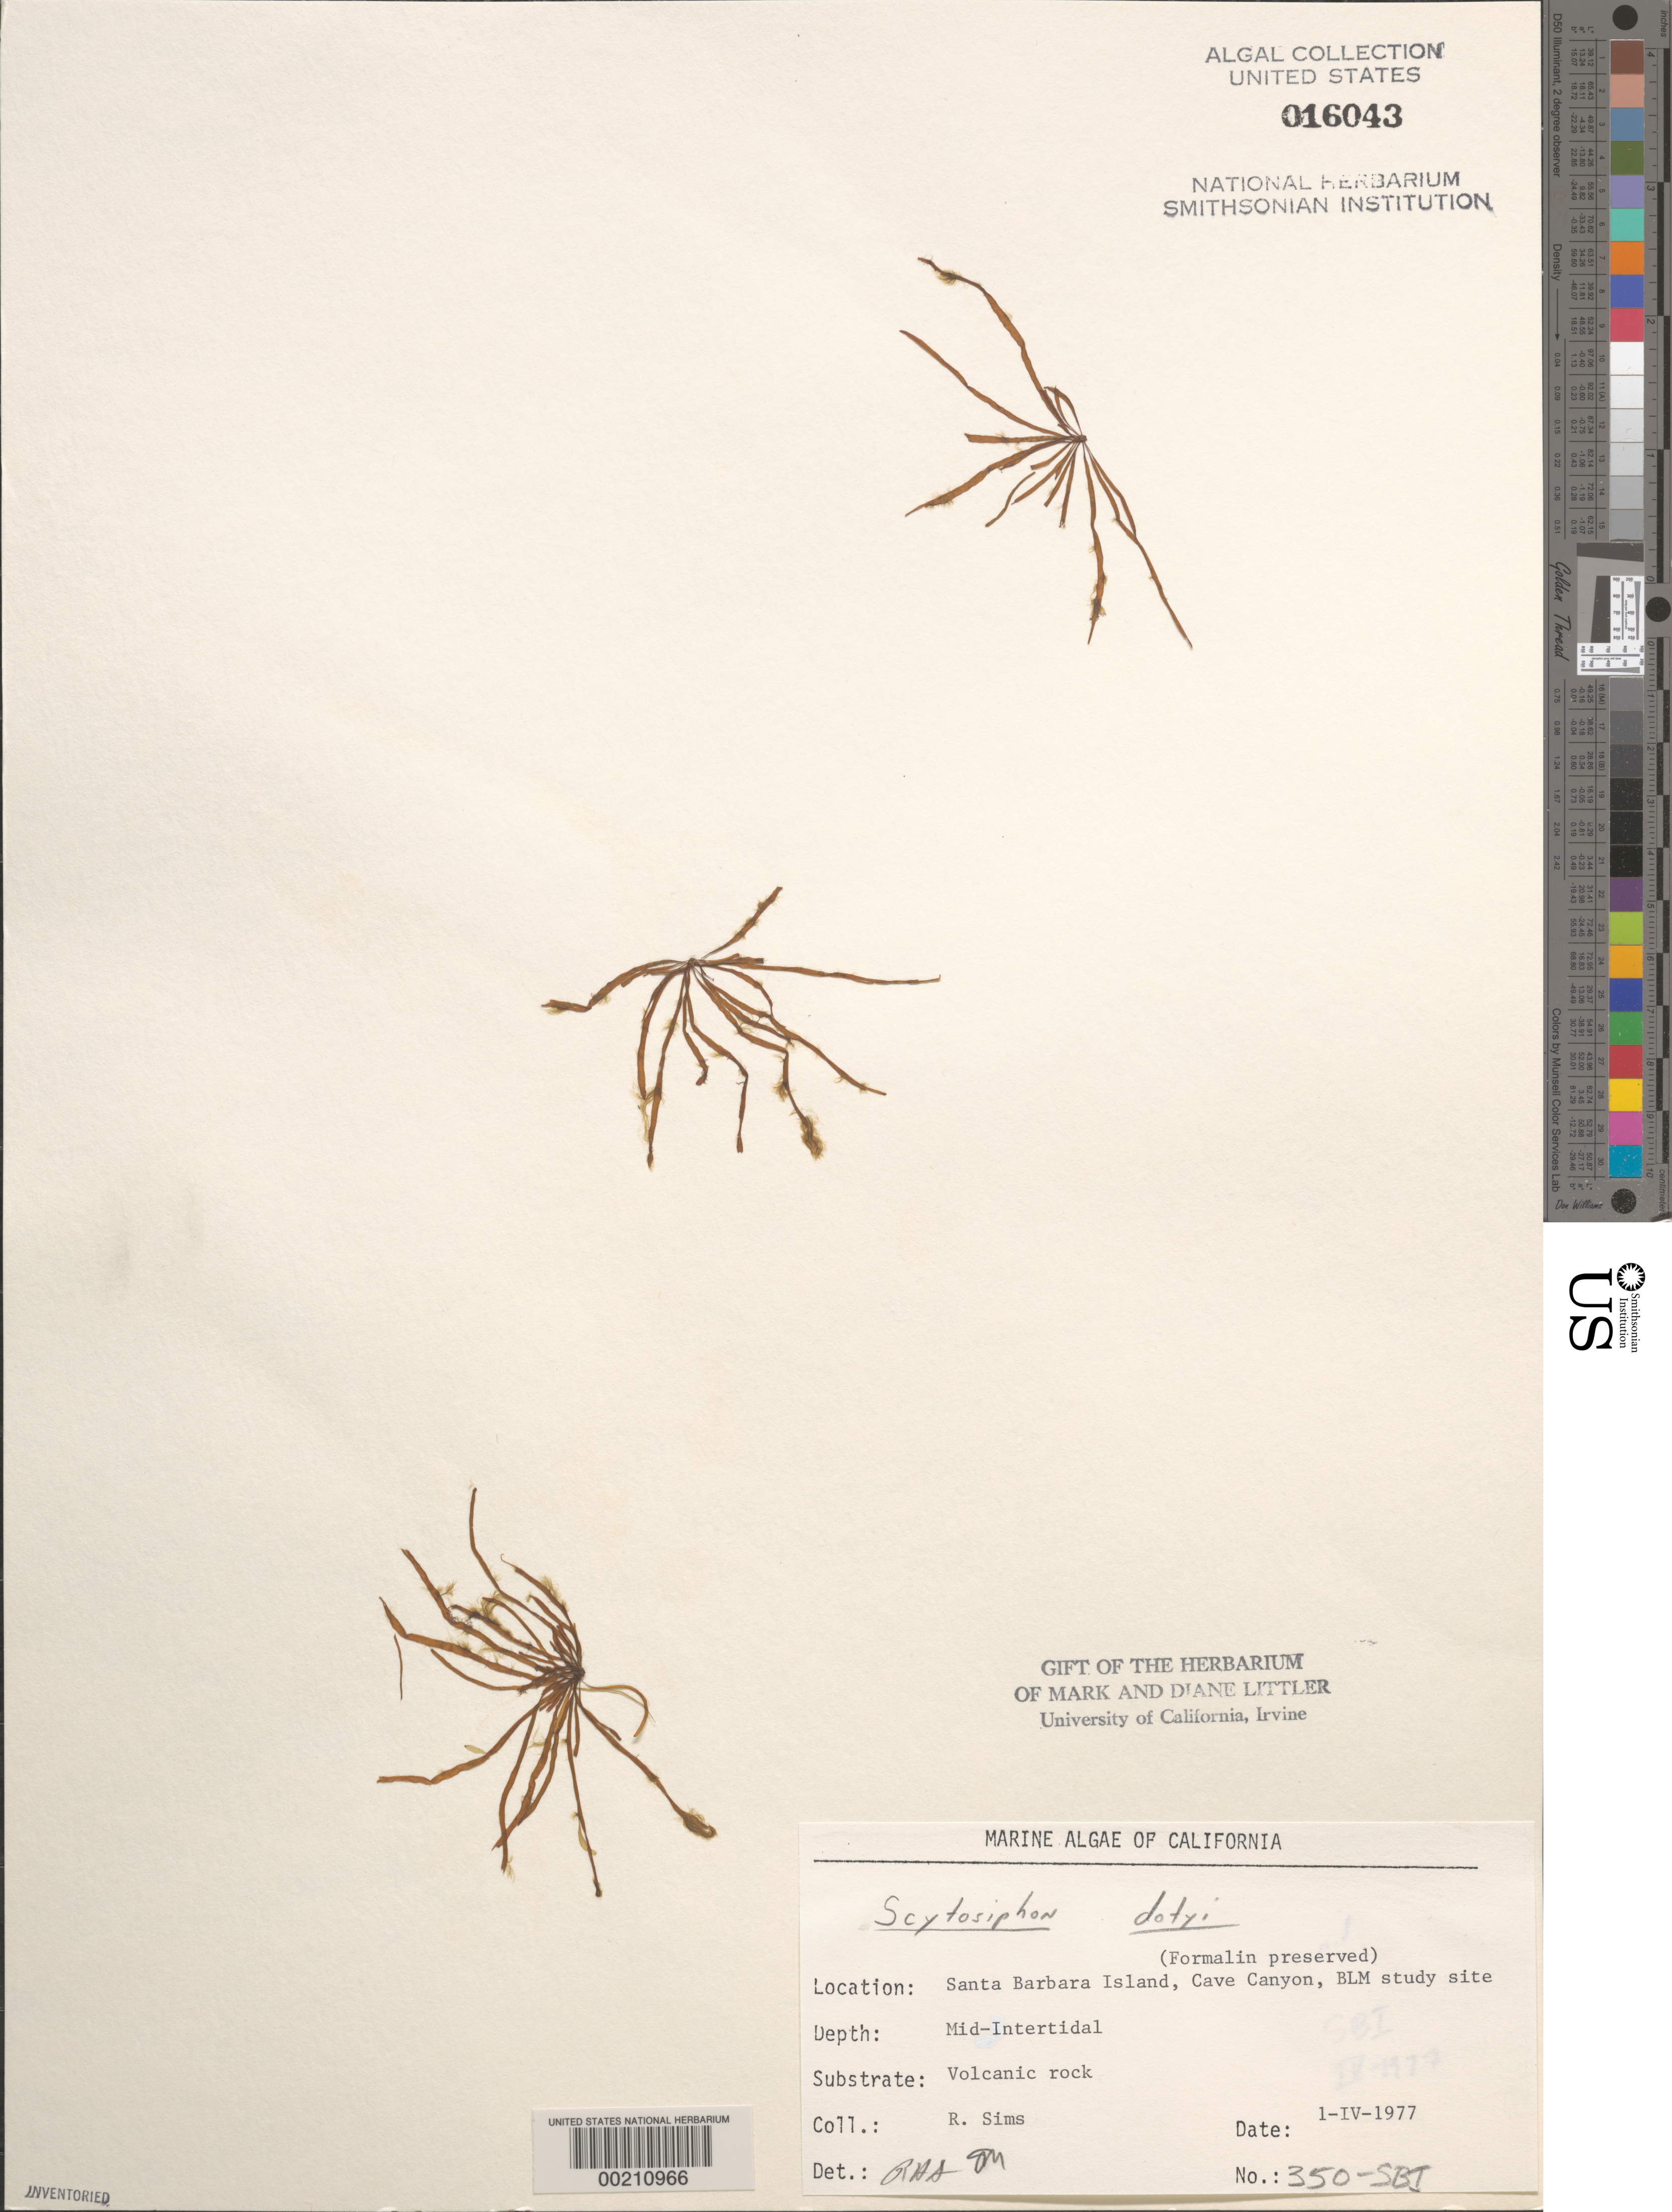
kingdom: Chromista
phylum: Ochrophyta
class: Phaeophyceae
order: Scytosiphonales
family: Scytosiphonaceae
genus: Scytosiphon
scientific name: Scytosiphon dotyi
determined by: Sims, Robert H.; Murray, S. N.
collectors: R. H. Sims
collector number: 350-sbi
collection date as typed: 01 Apr 1977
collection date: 1977-04-01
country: United States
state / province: California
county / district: Santa Barbara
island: Santa Barbara Island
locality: Cave Canyon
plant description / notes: BLM-SOCALBIGHT Rocky Intertidal Survey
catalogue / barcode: US 16043